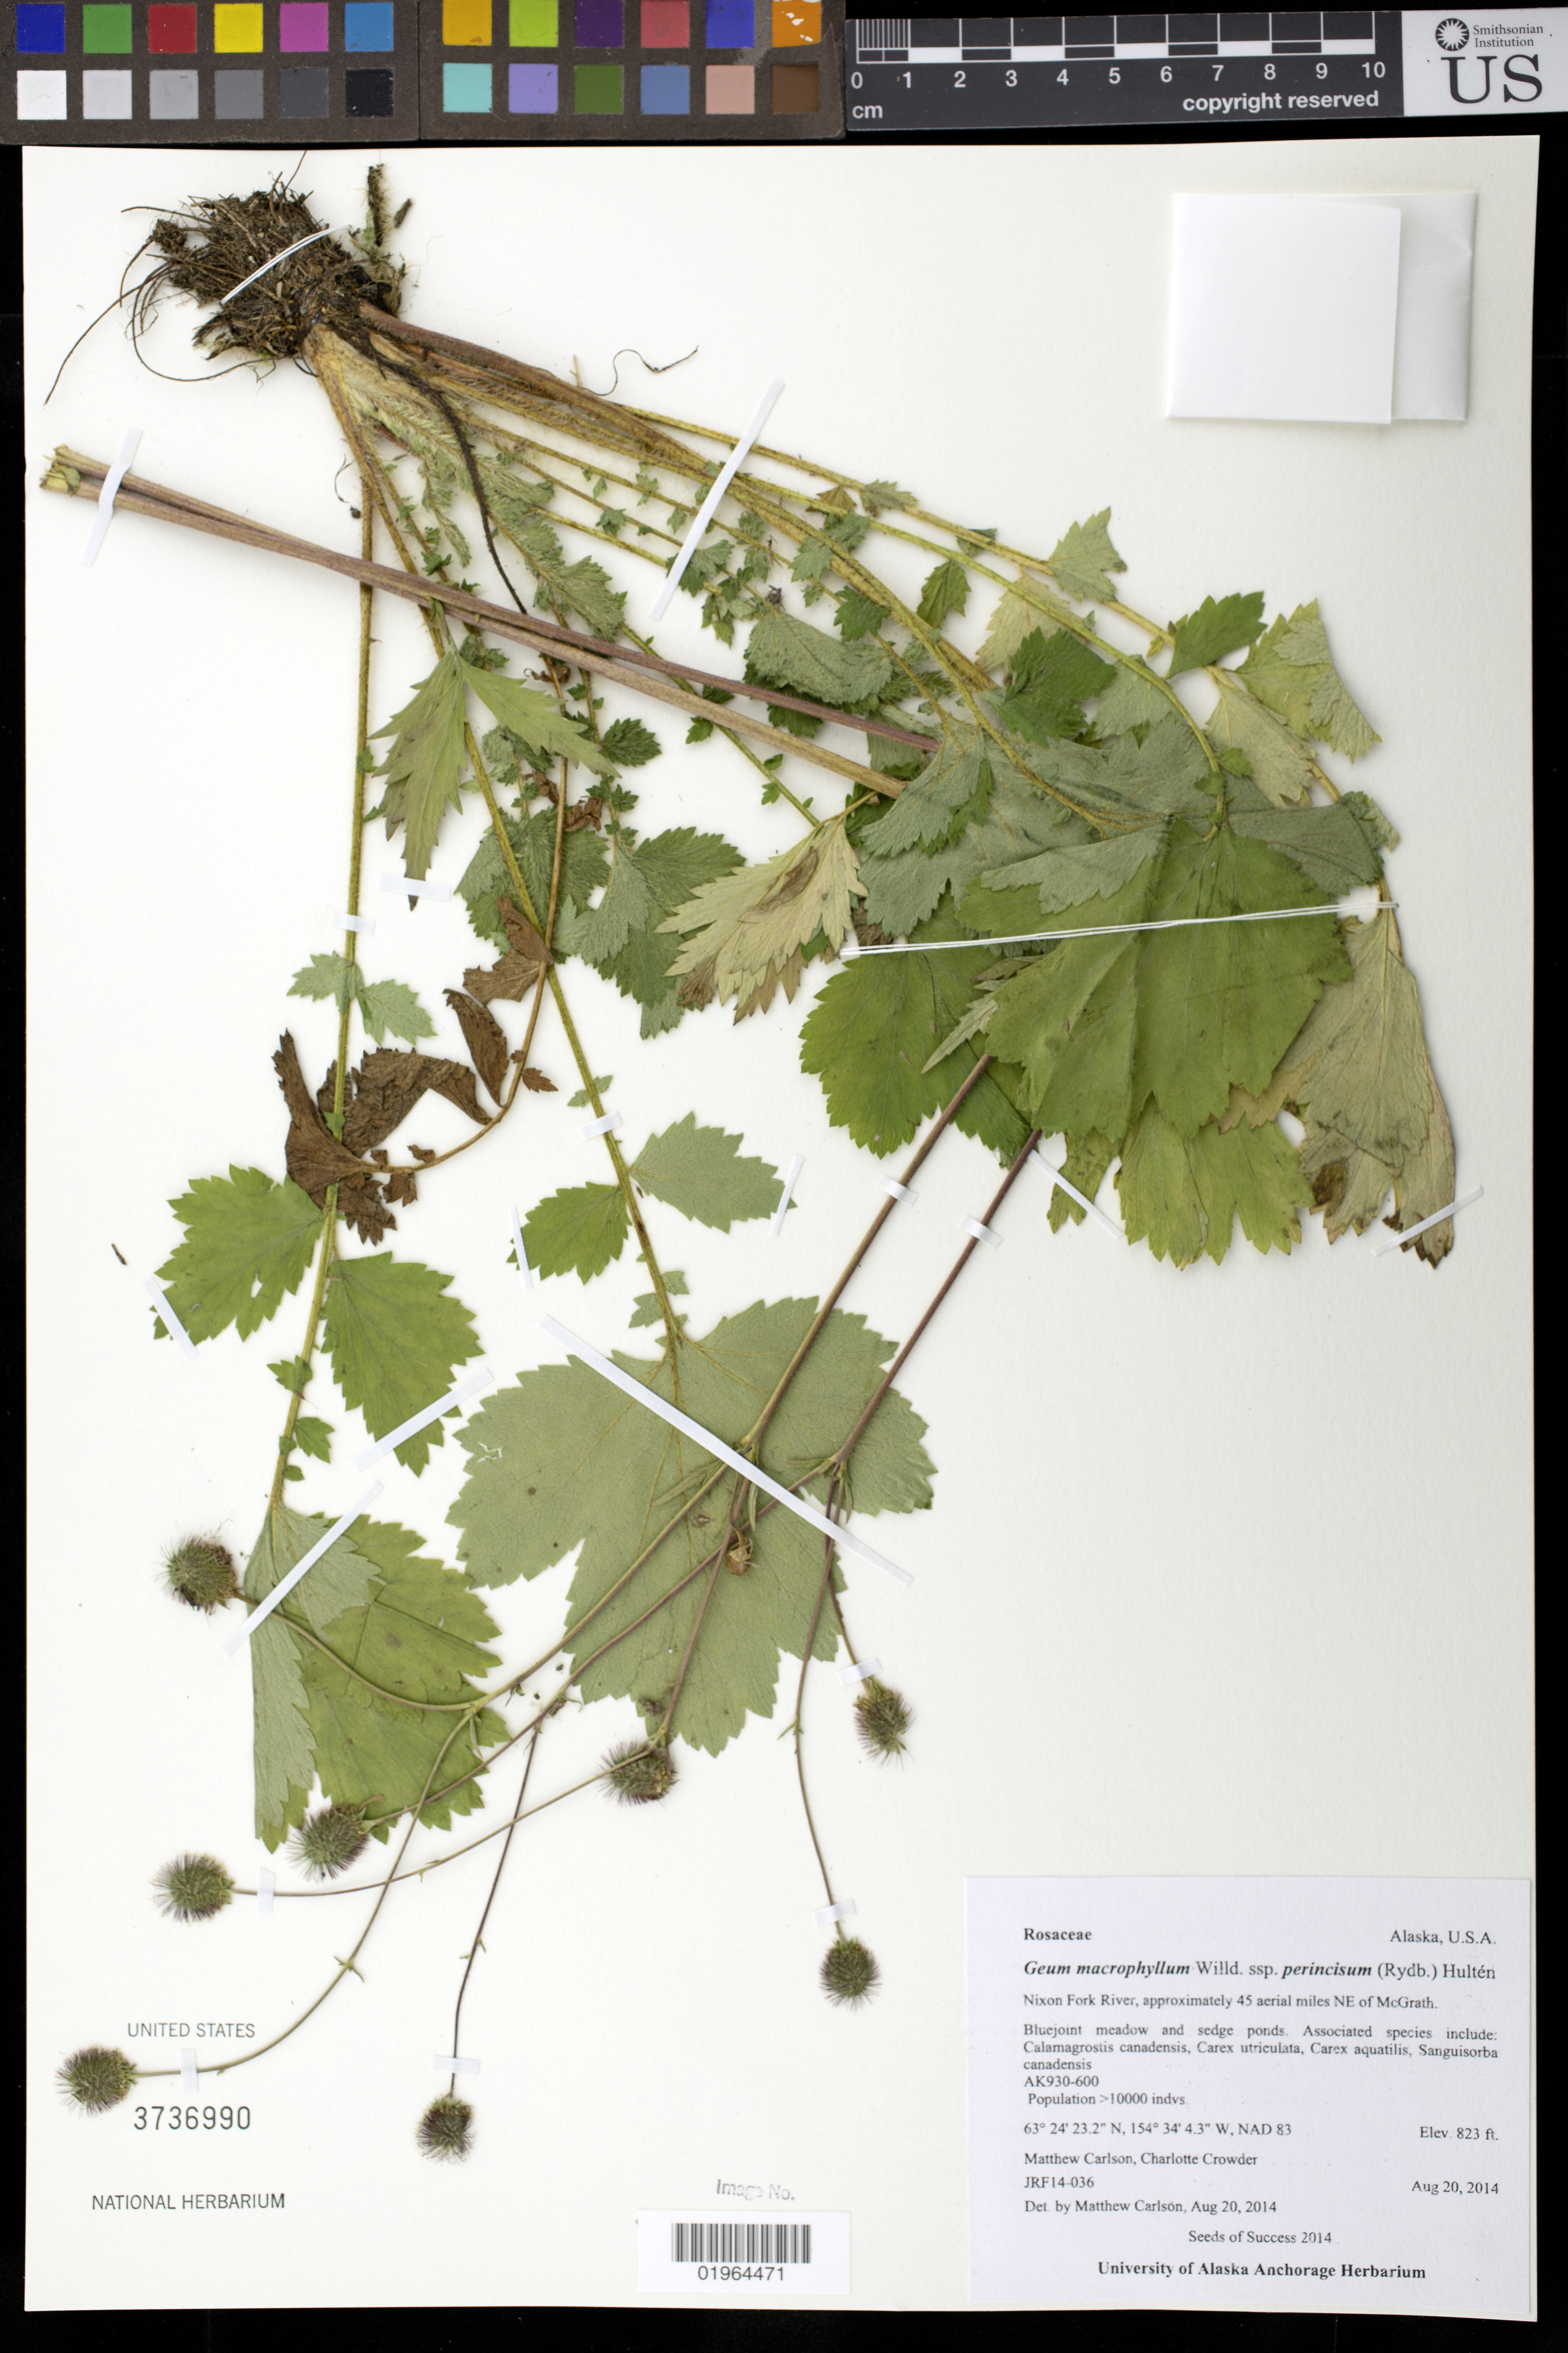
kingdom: Plantae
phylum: Tracheophyta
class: Magnoliopsida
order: Rosales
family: Rosaceae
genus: Geum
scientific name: Geum macrophyllum var. perincisum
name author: (Rydb.) Raup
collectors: M. Carlson & C. Crowder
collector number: JRF14-036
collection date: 2014-08-20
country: United States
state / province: Alaska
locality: Nixon Fork River, 45 aerial mi. NE of McGrath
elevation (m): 251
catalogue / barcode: US 3736990